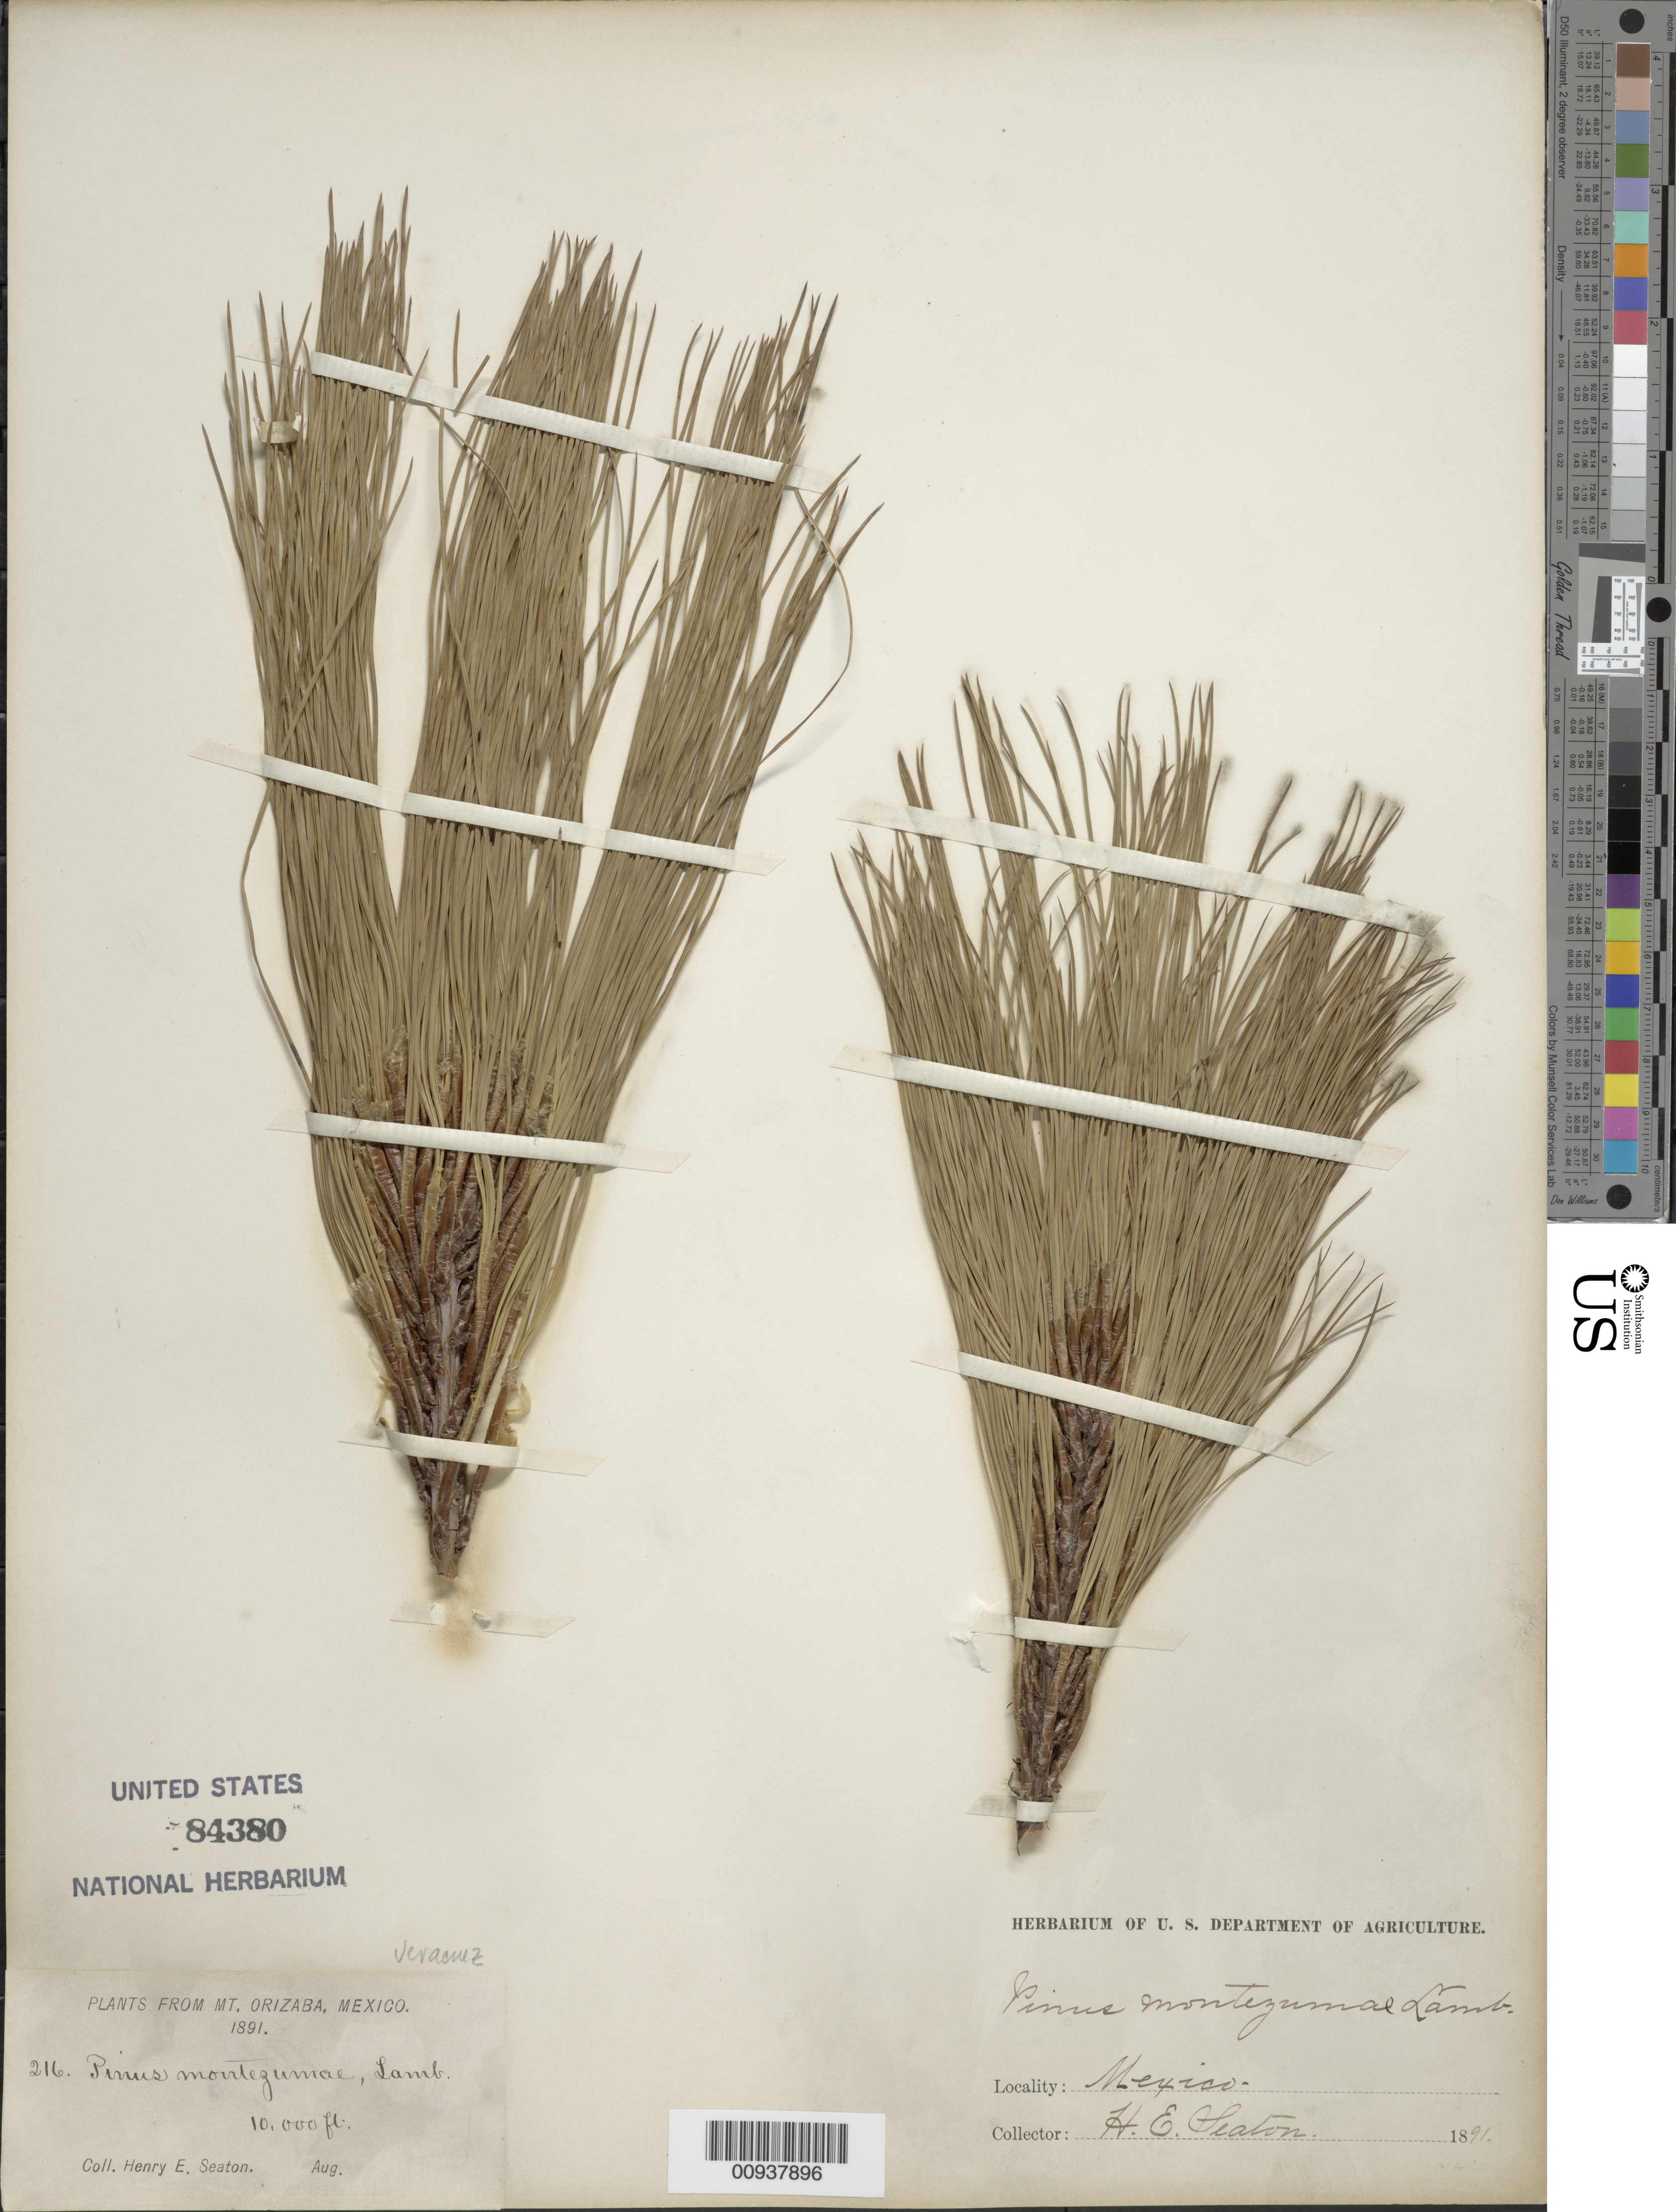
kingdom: Plantae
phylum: Tracheophyta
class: Pinopsida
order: Pinales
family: Pinaceae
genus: Pinus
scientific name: Pinus montezumae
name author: Lamb.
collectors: H. E. Seaton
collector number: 216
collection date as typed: Aug 1891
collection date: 1891-08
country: Mexico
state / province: Veracruz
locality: Mt. Orizaba.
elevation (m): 3048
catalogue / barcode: US 84380